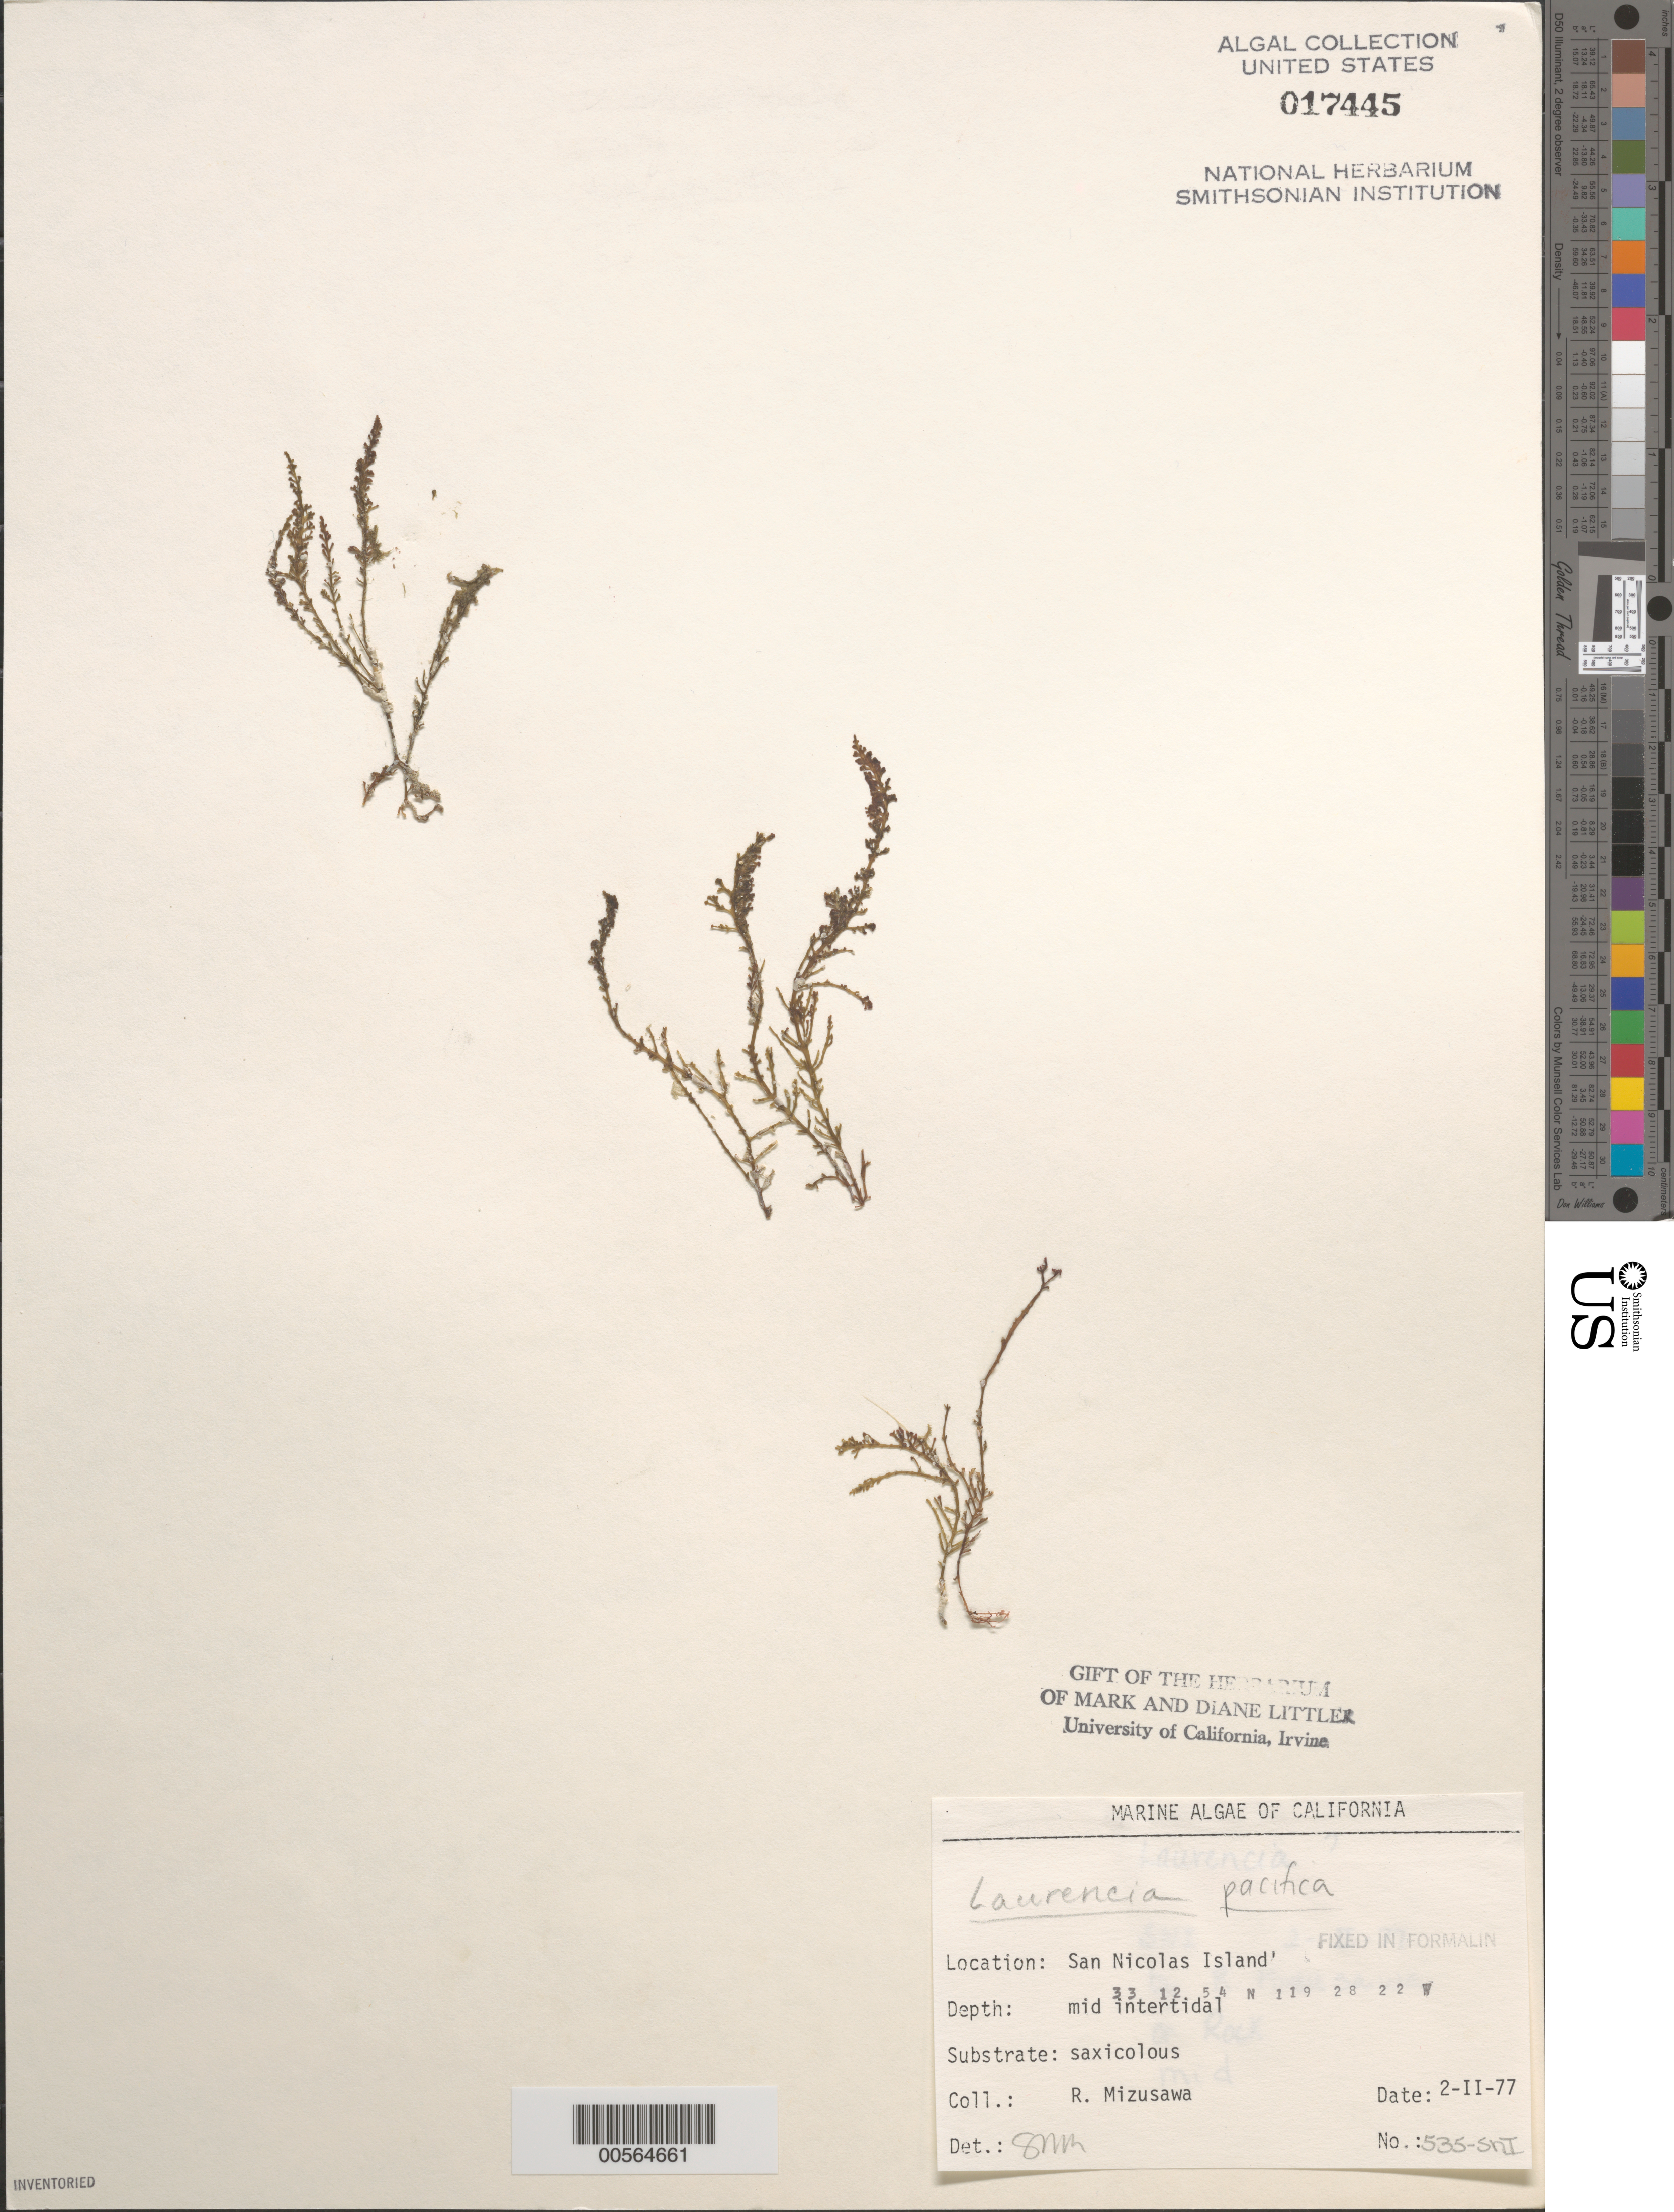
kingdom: Plantae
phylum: Rhodophyta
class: Florideophyceae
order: Ceramiales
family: Rhodomelaceae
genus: Laurencia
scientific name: Laurencia pacifica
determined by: Murray, S. N.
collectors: R. Mizusawa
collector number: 535-SNI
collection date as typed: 02 Feb 1977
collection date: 1977-02-02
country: United States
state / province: California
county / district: Ventura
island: San Nicolas Island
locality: Dutch Harbor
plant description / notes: BLM-SOCALBIGHT Rocky Intertidal Survey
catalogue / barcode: US 17445